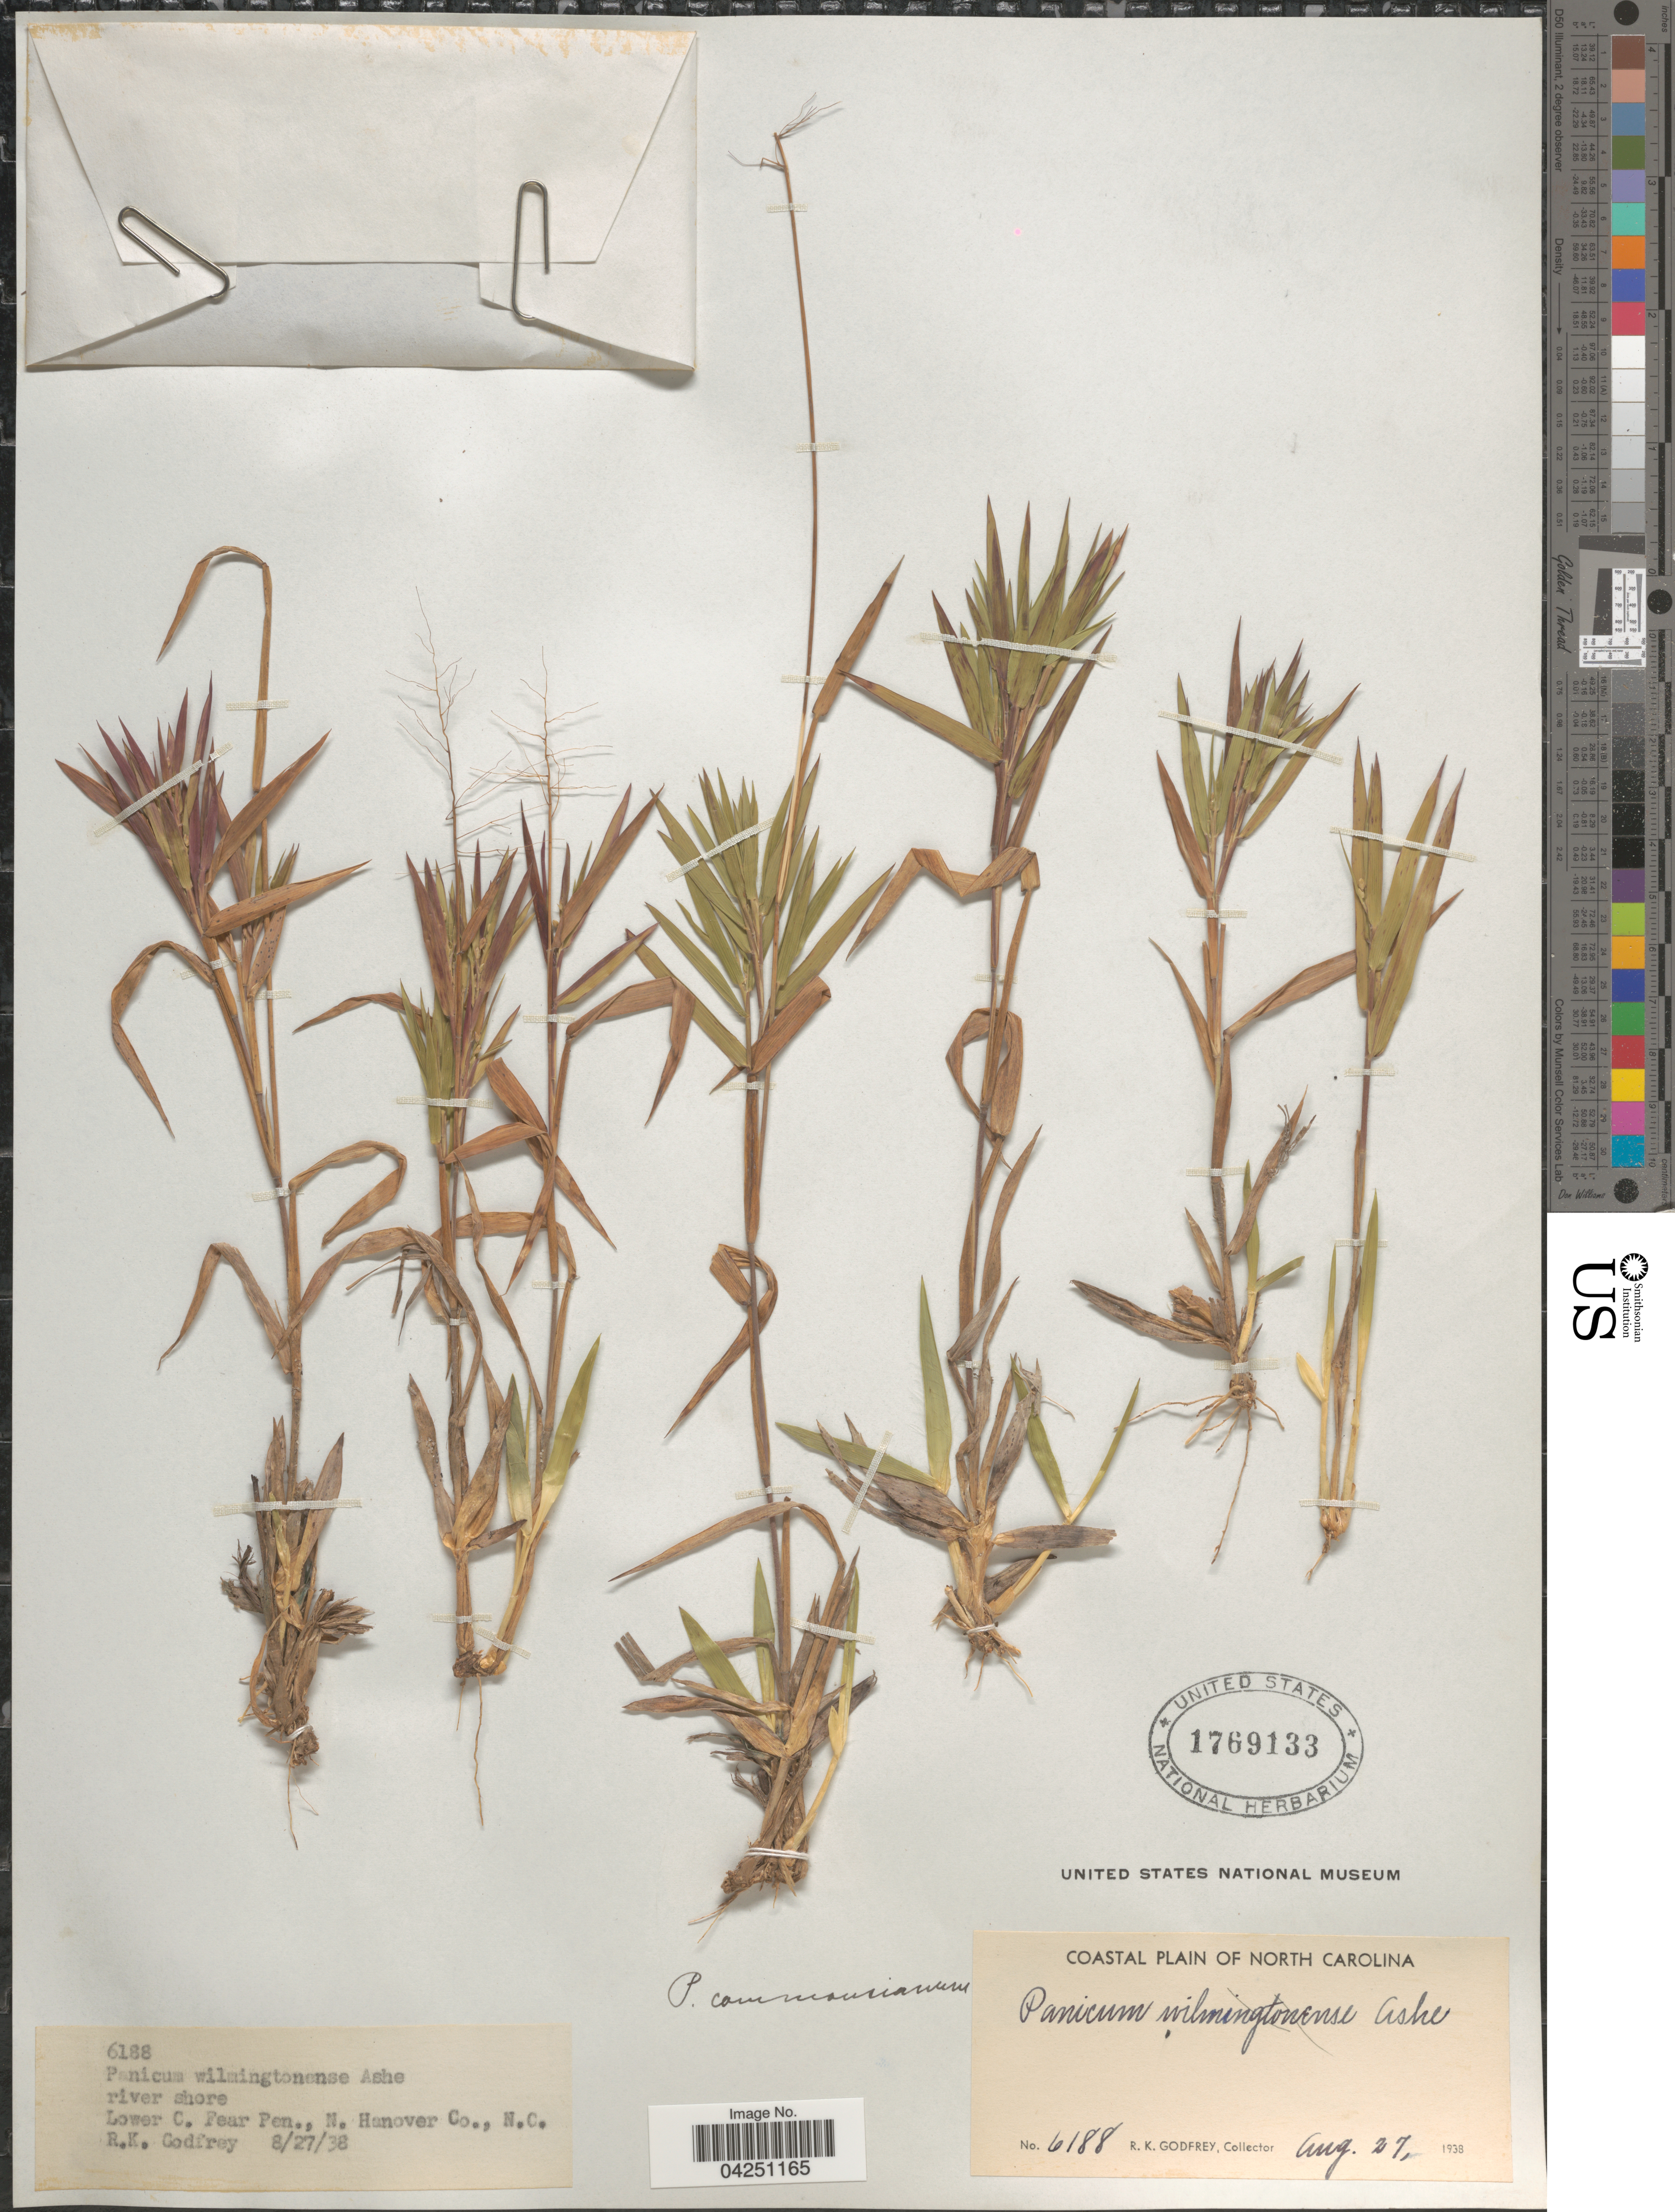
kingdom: Plantae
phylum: Tracheophyta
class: Liliopsida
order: Poales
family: Poaceae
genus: Dichanthelium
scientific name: Dichanthelium acuminatum var. acuminatum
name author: (Sw.) Gould & C.A. Clark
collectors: R. K. Godfrey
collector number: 6188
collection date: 1938-08-27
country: United States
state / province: North Carolina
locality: Lower C. Fear Pen., N. Hanover Co. Coastal Plain of North Carolina.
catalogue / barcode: US 1769133